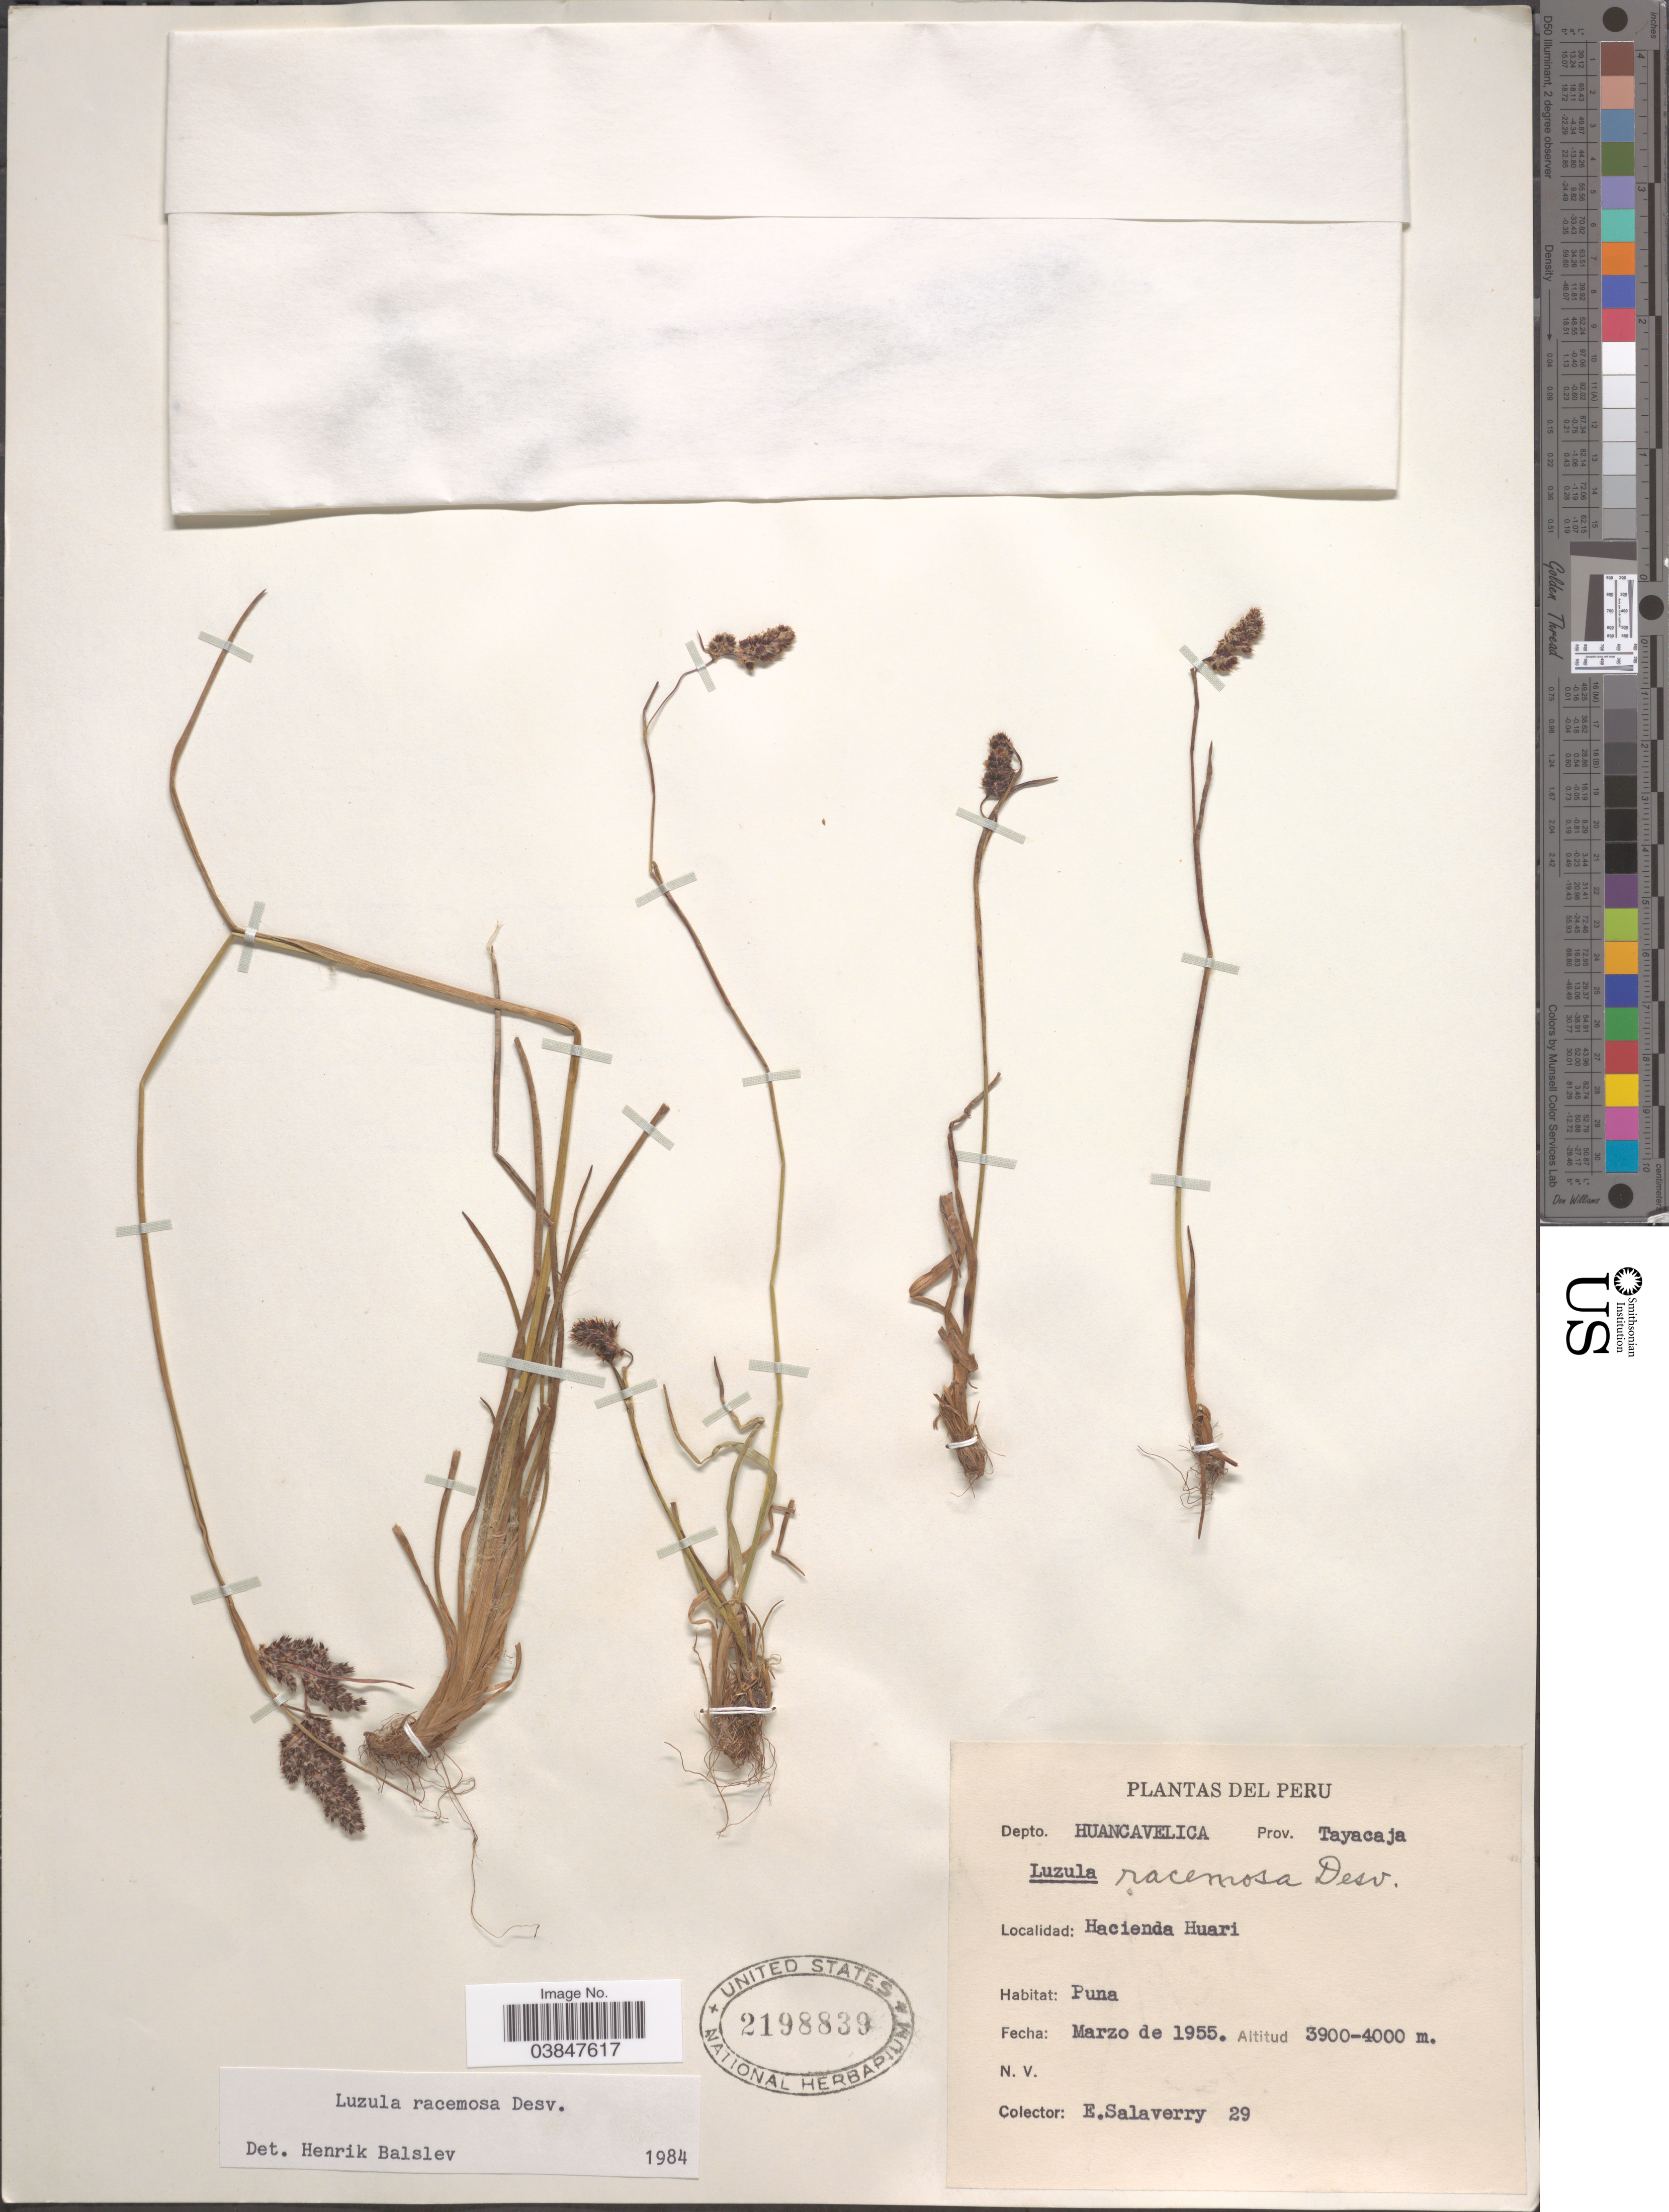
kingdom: Plantae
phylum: Tracheophyta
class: Liliopsida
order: Poales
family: Juncaceae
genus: Luzula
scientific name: Luzula racemosa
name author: Desv.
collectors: E. Salaverry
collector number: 29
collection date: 1955-03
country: Peru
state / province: Huancavelica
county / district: Tayacaja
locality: Depto. Huancavelica. Prov. Tayacaja. Hacienda Huari. Puna.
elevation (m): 3900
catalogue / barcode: US 2198839